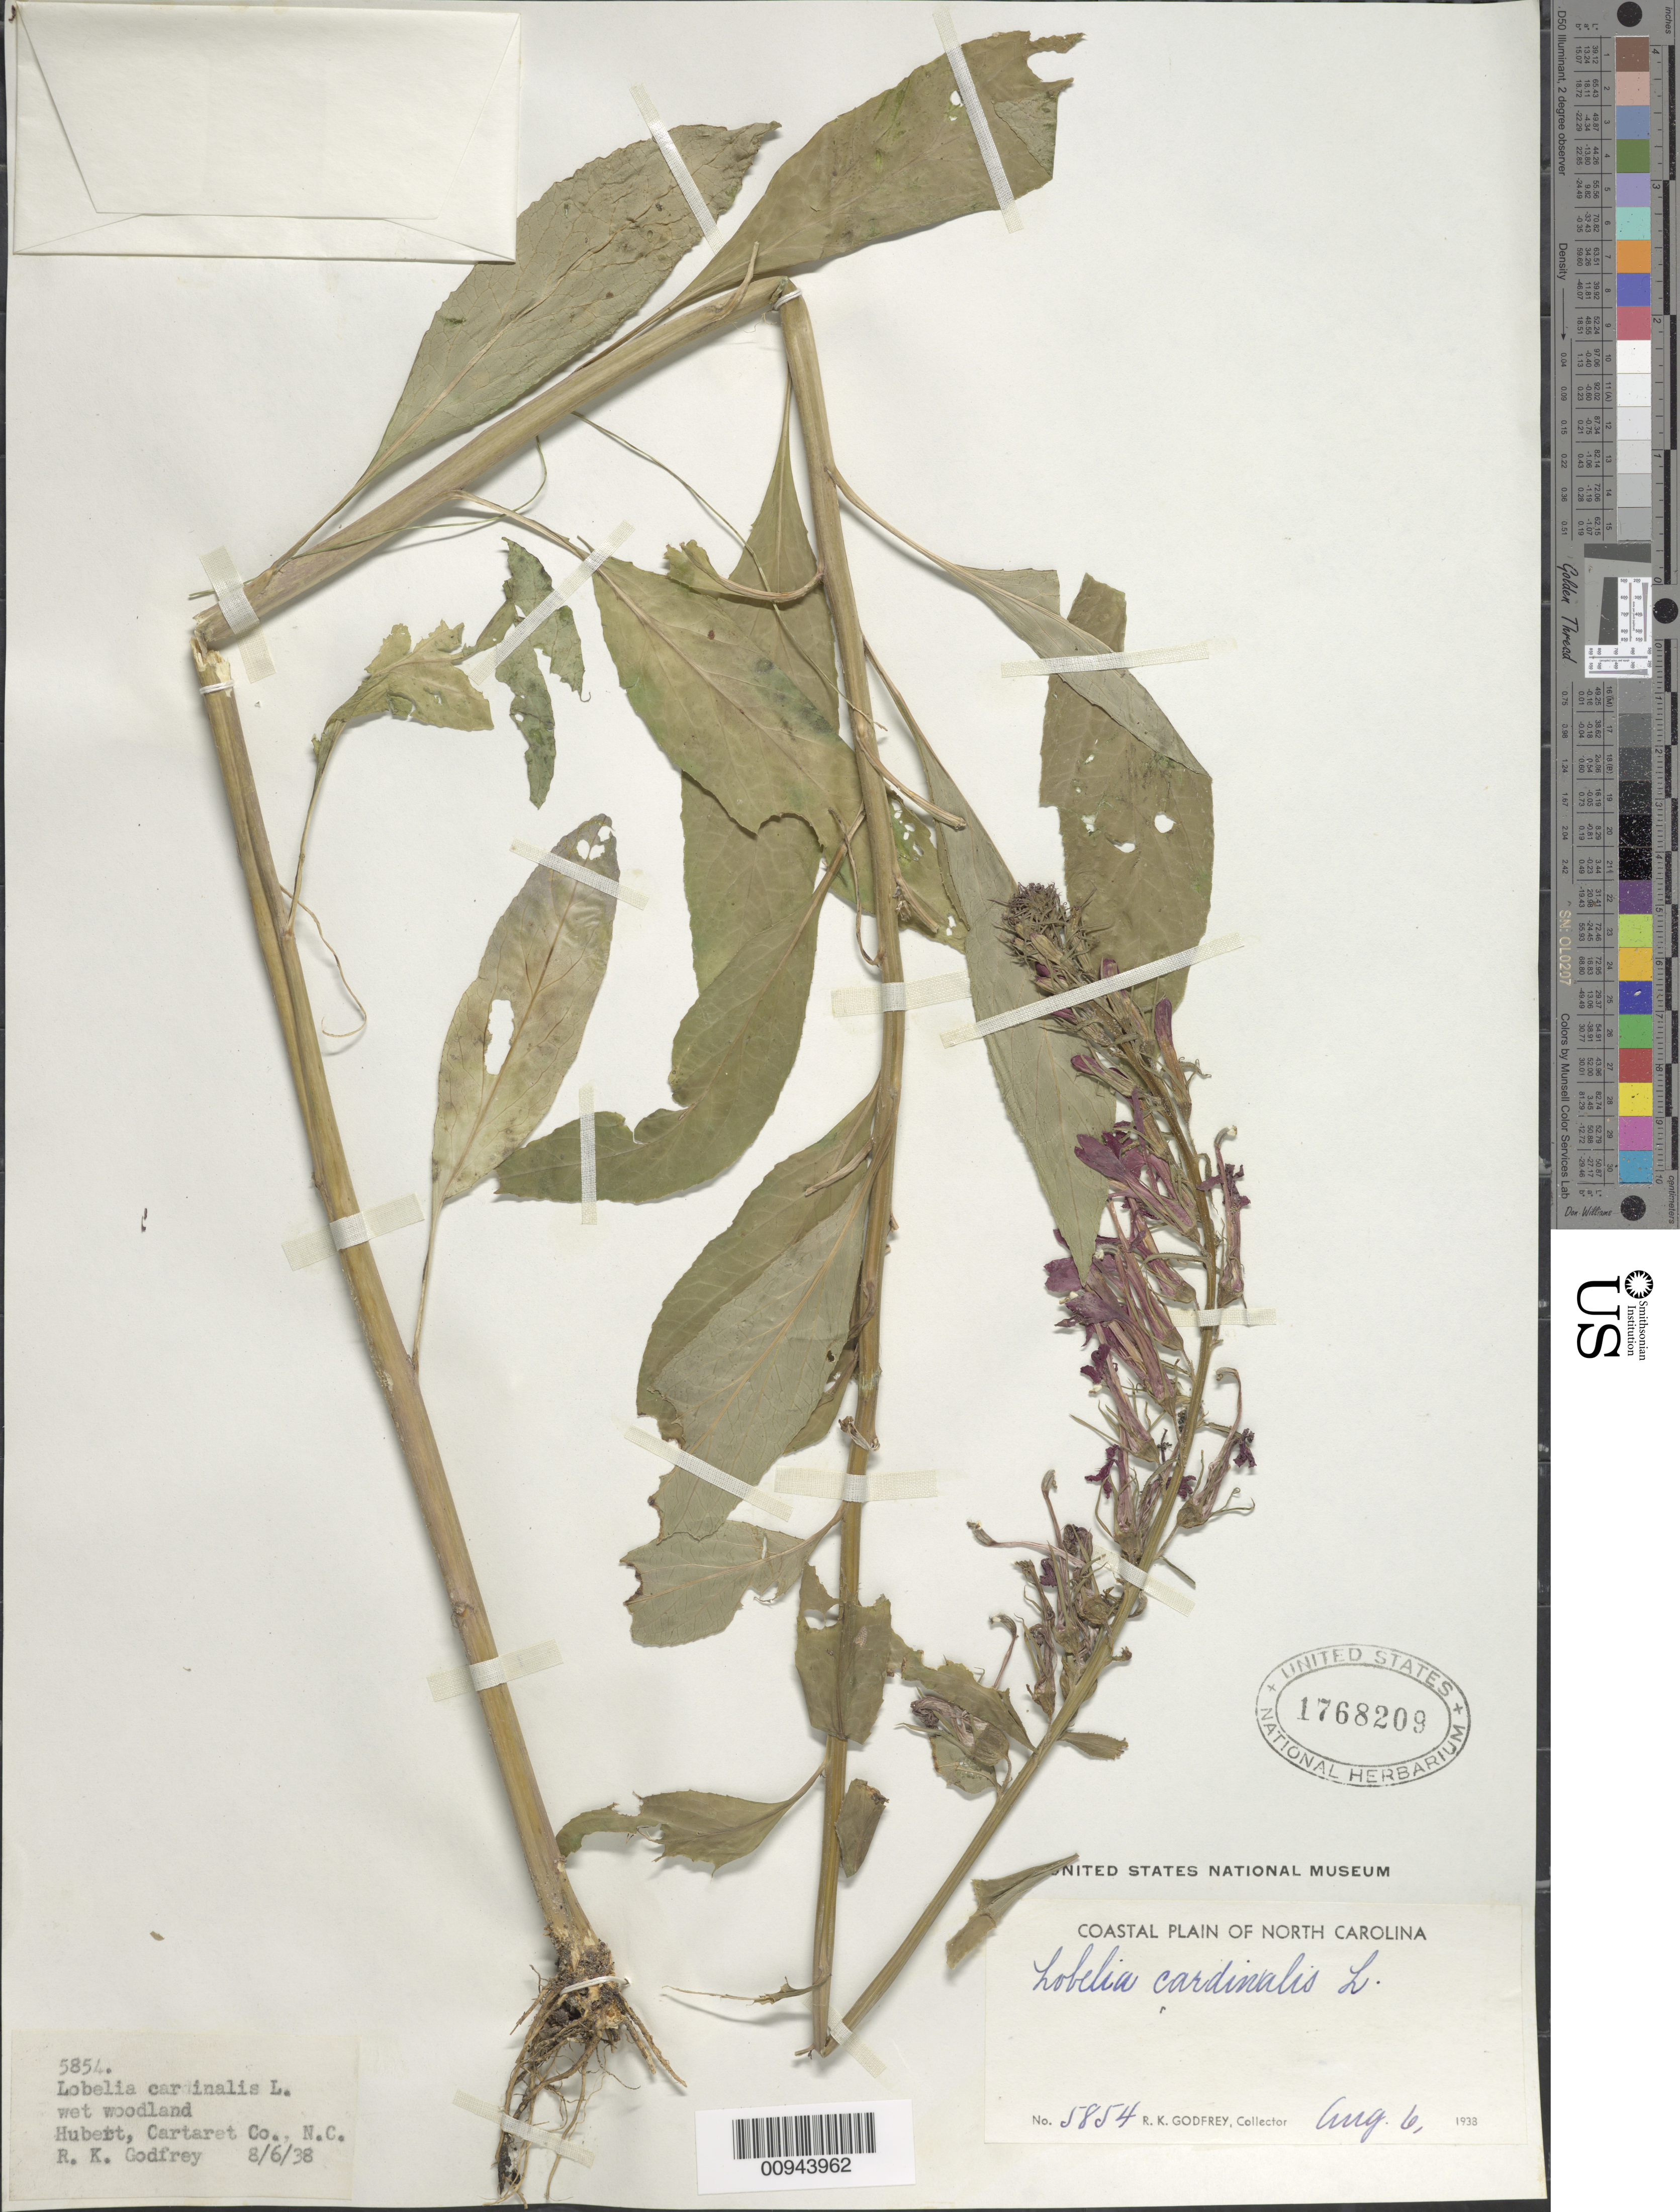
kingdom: Plantae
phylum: Tracheophyta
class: Magnoliopsida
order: Asterales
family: Campanulaceae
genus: Lobelia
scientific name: Lobelia cardinalis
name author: L.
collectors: R. K. Godfrey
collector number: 5854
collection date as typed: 06 Aug 1938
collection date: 1938-08-06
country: United States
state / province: North Carolina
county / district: Carteret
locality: Hubert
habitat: wet woodland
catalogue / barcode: US 1768209